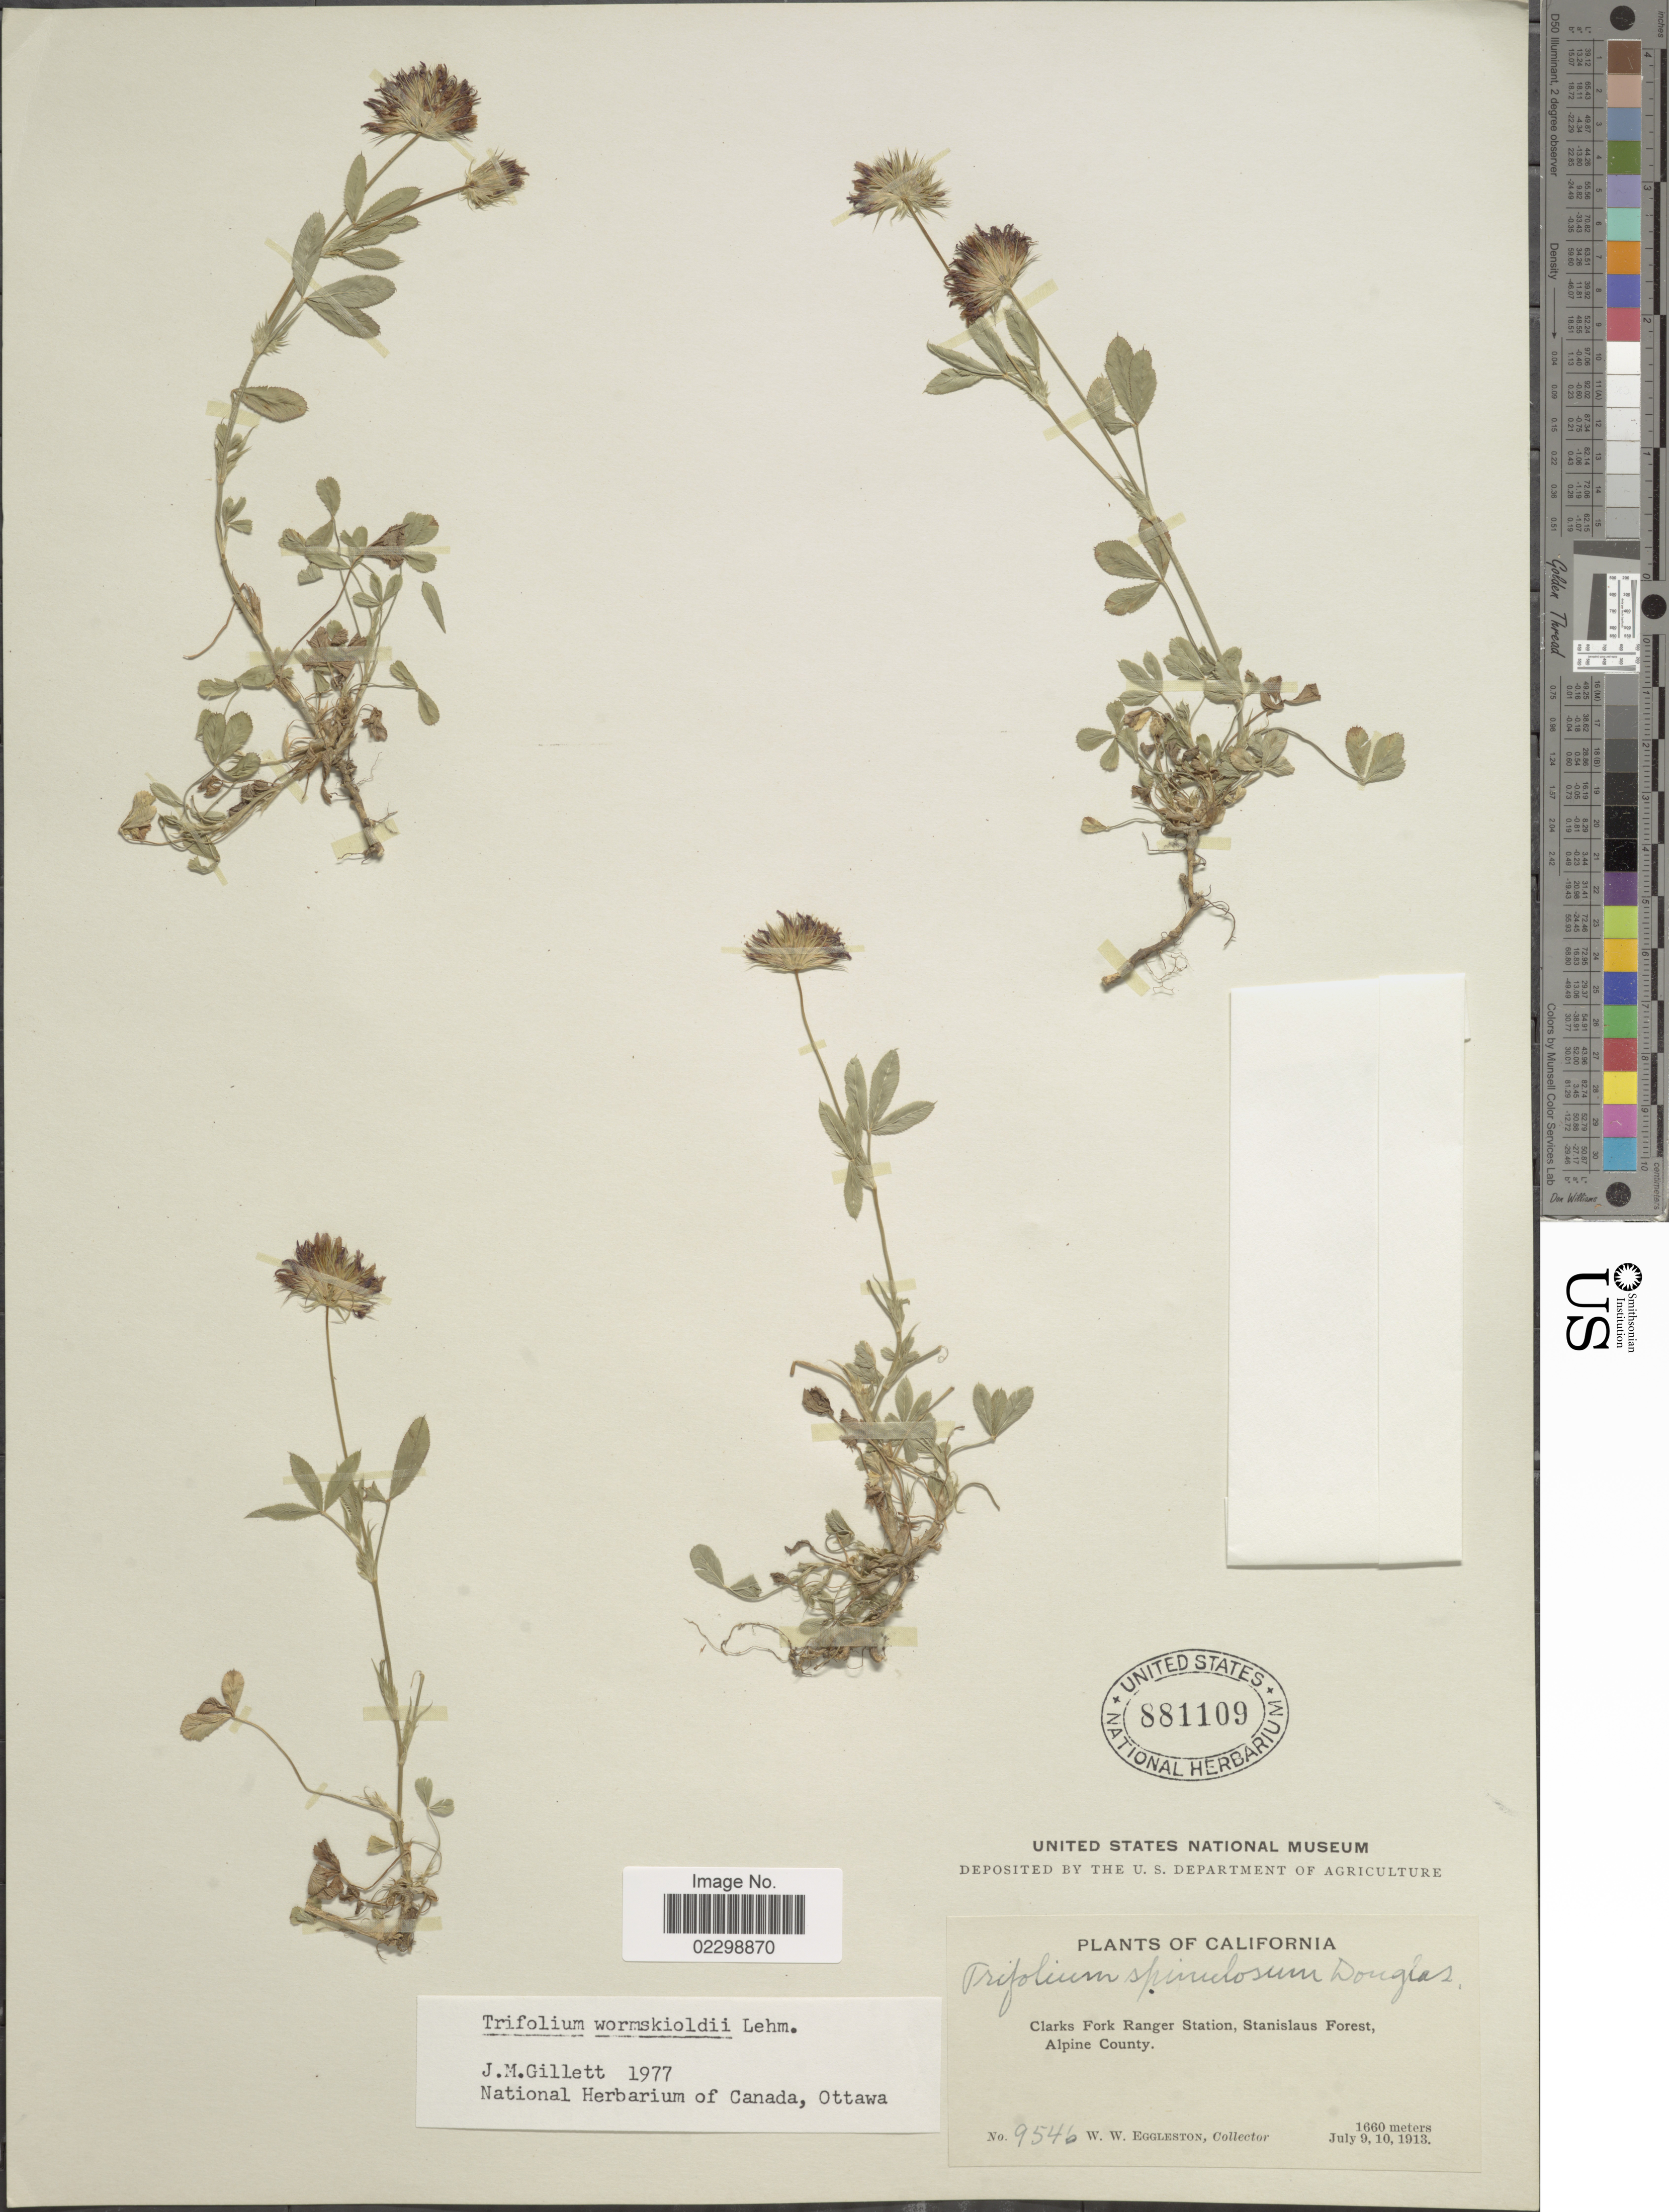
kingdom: Plantae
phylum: Tracheophyta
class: Magnoliopsida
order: Fabales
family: Fabaceae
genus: Trifolium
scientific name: Trifolium wormskioldii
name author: Lehm.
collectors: W. W. Eggleston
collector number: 9546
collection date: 1913-07-09/1913-07-10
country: United States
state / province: California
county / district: Alpine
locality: Clarks Forks Ranger Station, Stanislaus Forest, Alpine County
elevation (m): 1660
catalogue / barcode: US 881109